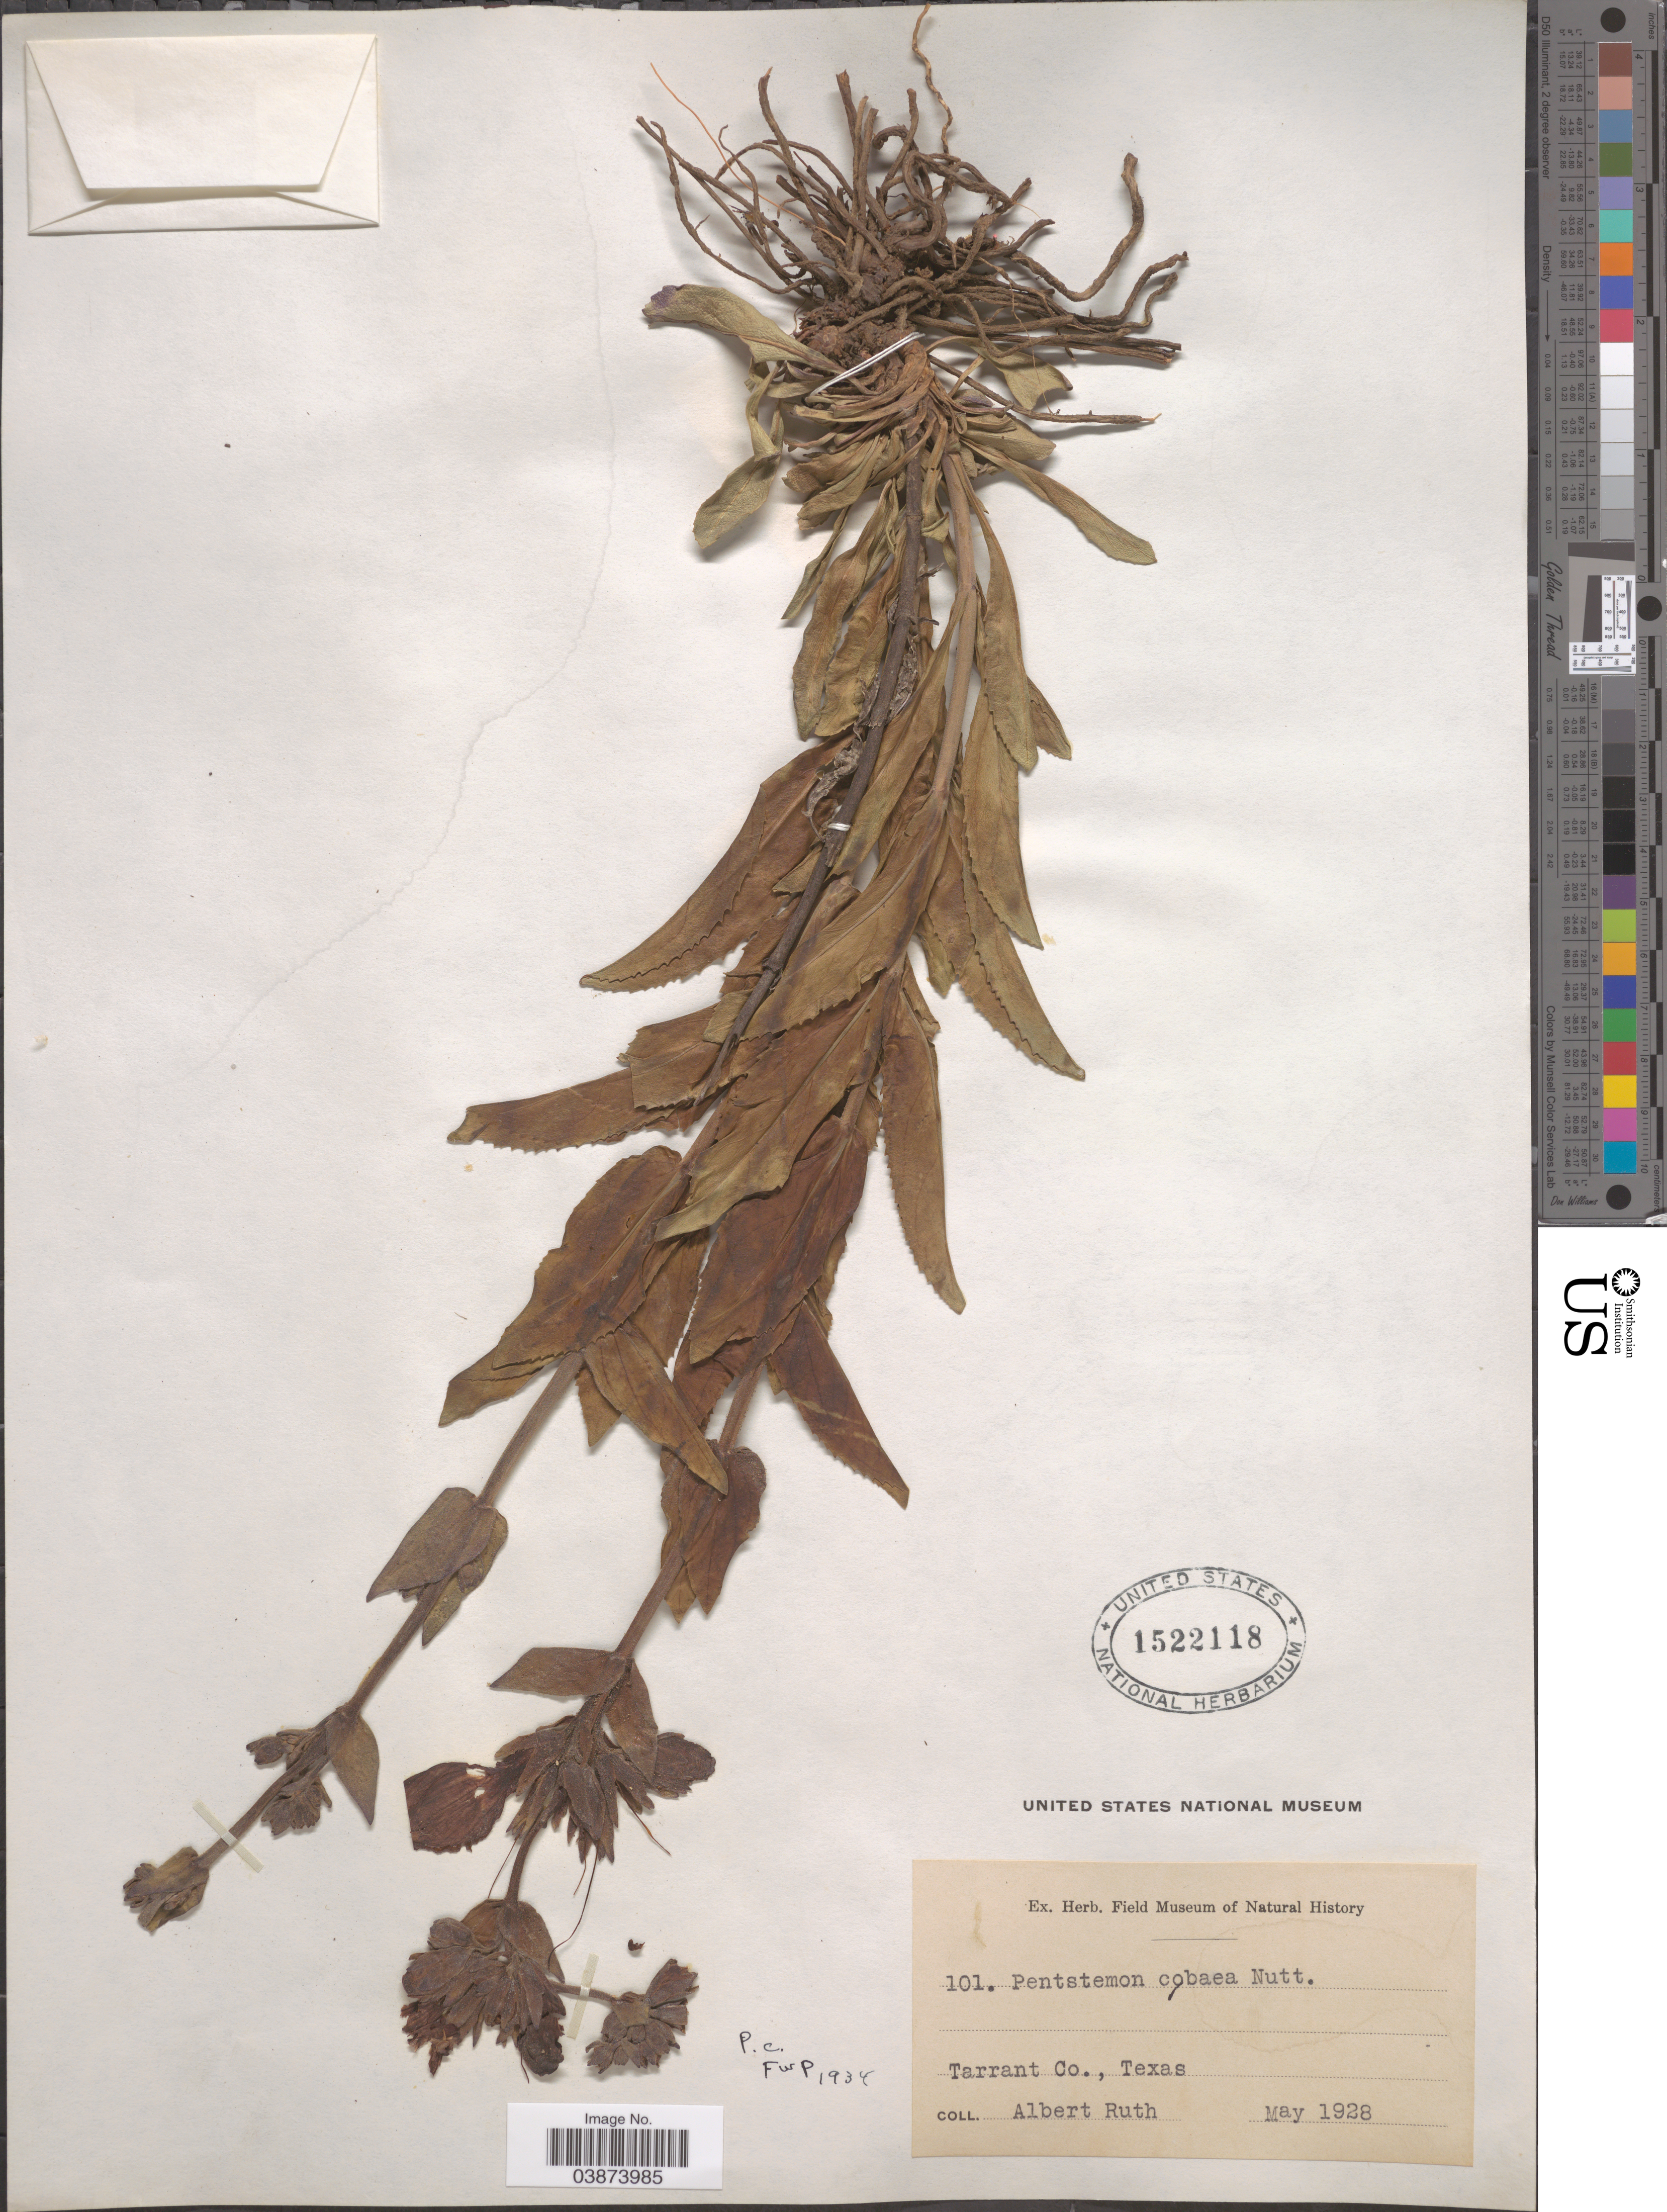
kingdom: Plantae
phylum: Tracheophyta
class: Magnoliopsida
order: Lamiales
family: Plantaginaceae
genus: Penstemon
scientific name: Penstemon cobaea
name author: (Nutt.)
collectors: A. Ruth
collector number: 101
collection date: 1928-05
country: United States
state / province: Texas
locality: Tarrant Co.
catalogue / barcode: US 1522118